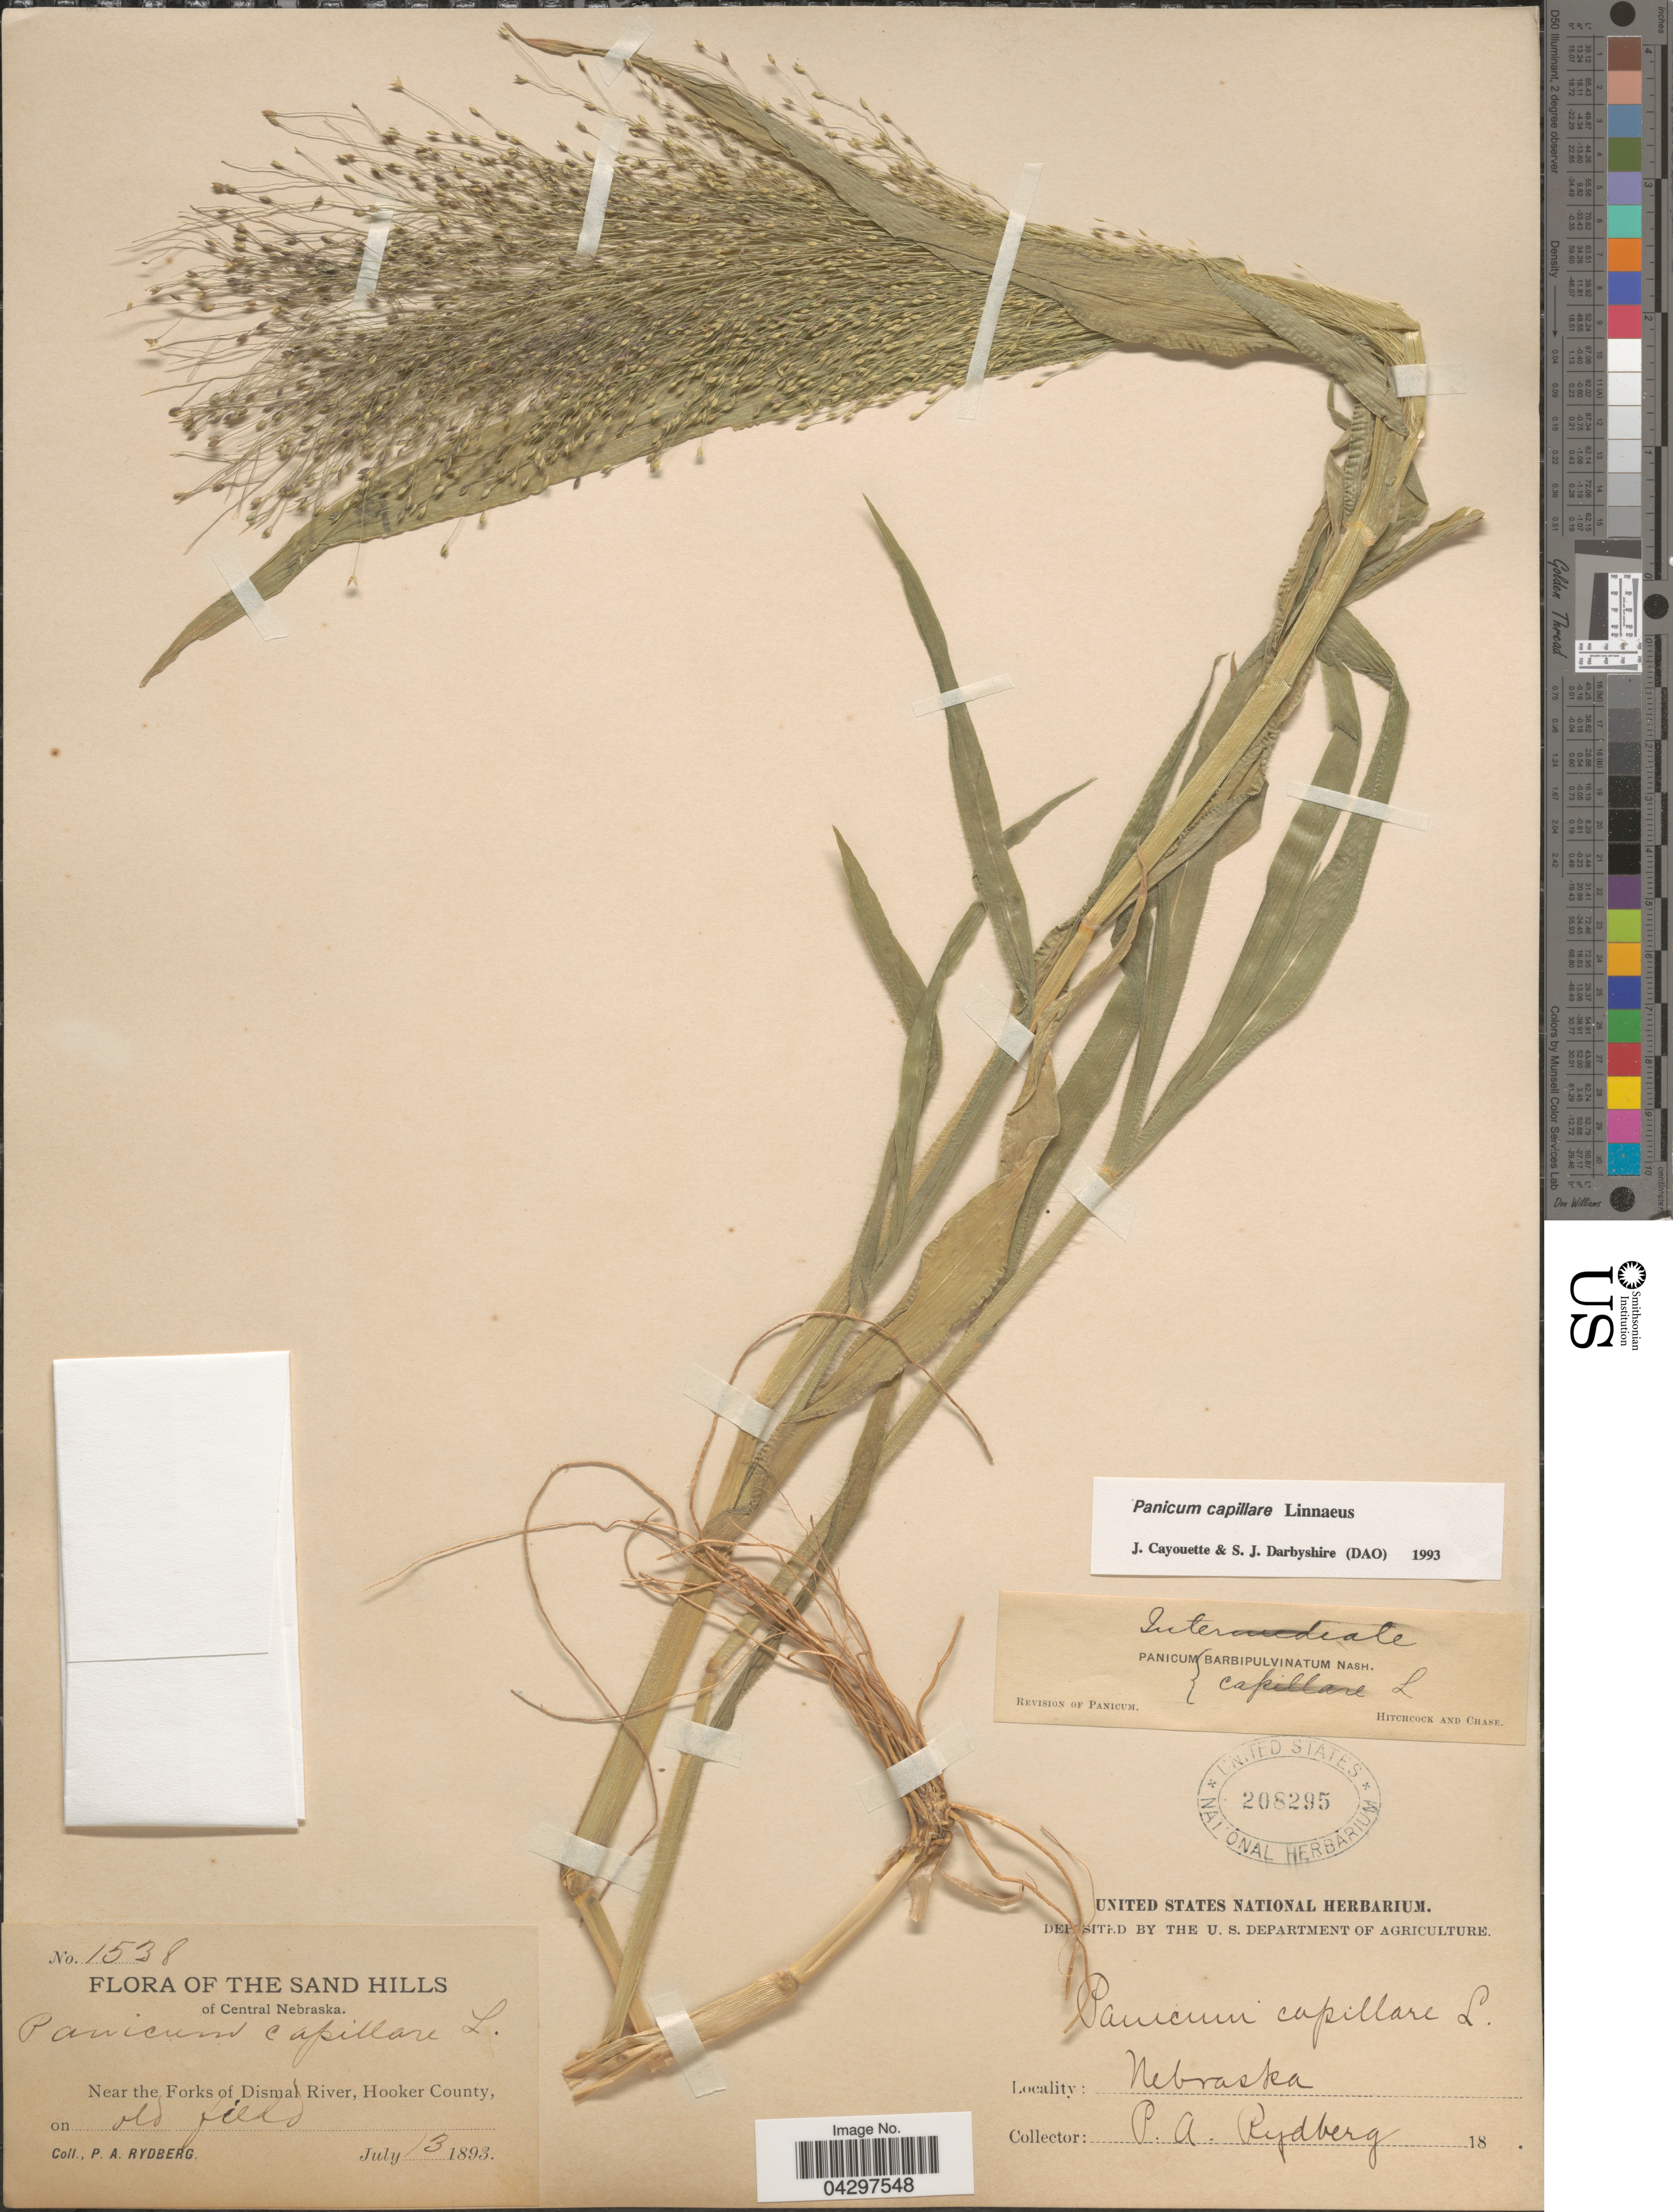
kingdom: Plantae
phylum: Tracheophyta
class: Liliopsida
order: Poales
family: Poaceae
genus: Panicum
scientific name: Panicum capillare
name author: L.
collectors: P. A. Rydberg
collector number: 1538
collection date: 1893-07-13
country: United States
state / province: Nebraska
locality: The Sand Hills of Central Nebraska. Near the Forks of Dismal River, Hooker County.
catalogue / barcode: US 208295